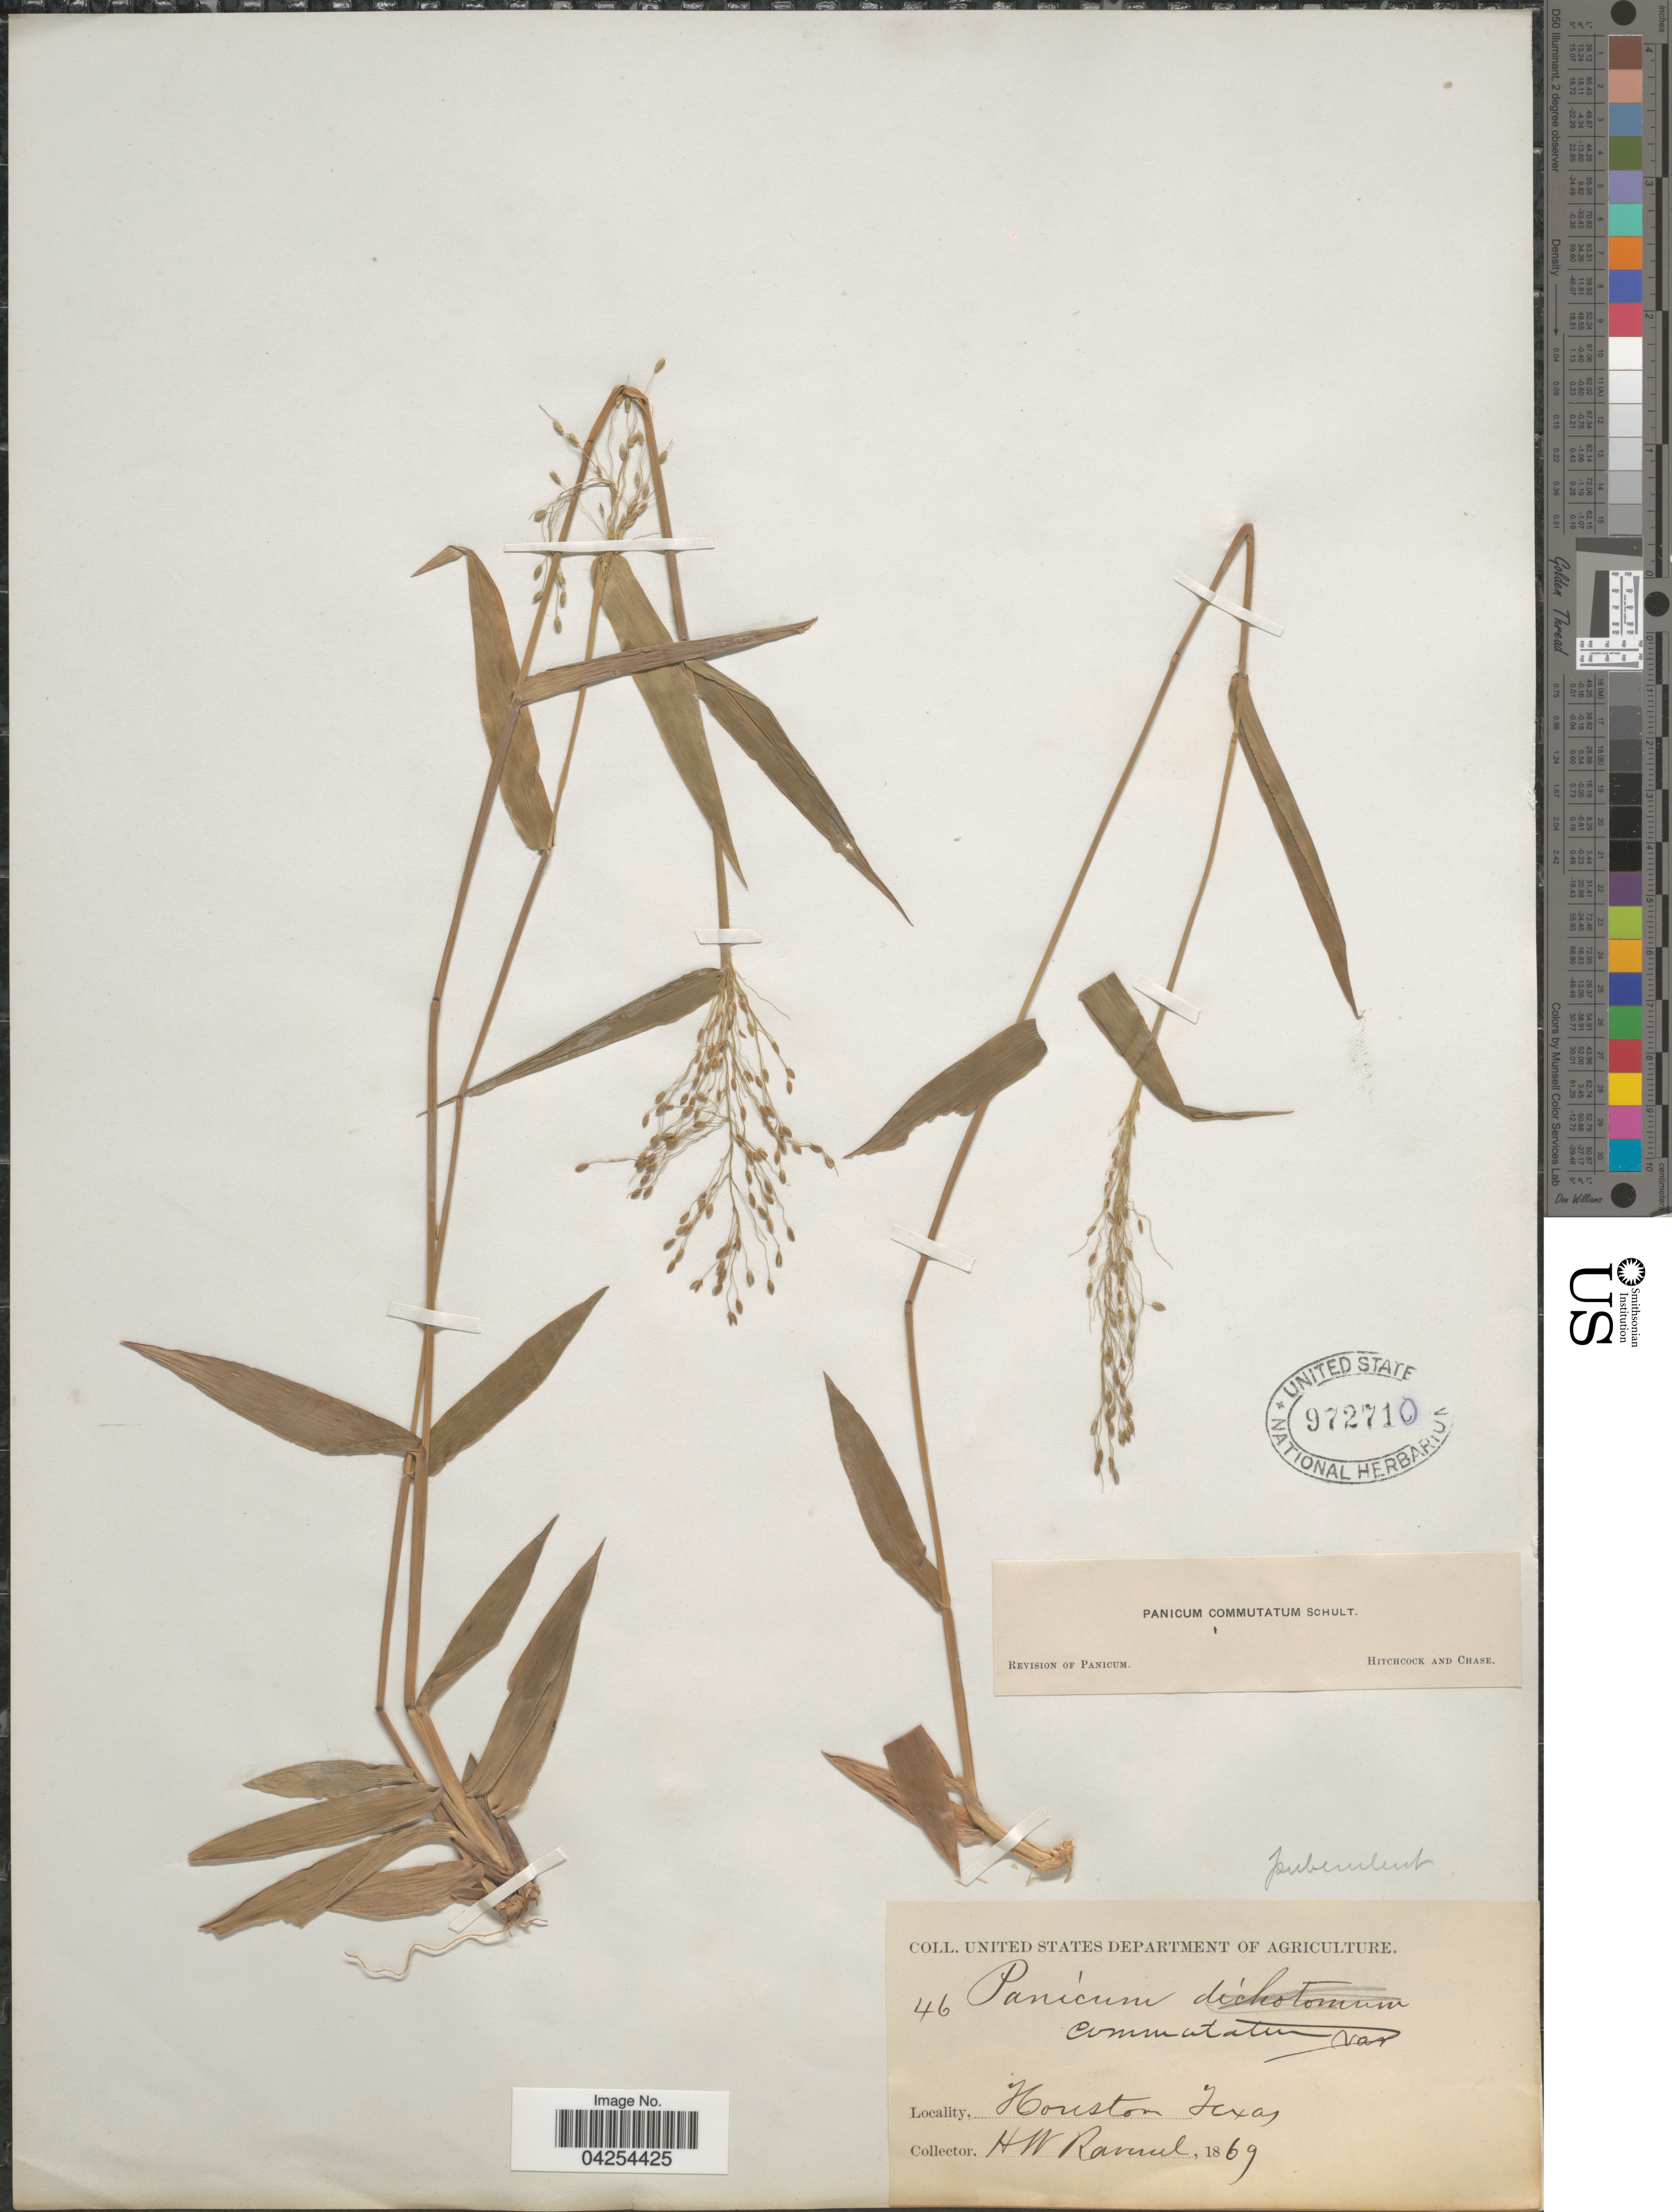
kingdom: Plantae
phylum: Tracheophyta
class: Liliopsida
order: Poales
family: Poaceae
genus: Dichanthelium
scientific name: Dichanthelium commutatum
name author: (Schult.) Gould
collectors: H. Ravenel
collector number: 466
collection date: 1869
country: United States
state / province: Texas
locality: Houston.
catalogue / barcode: US 972710